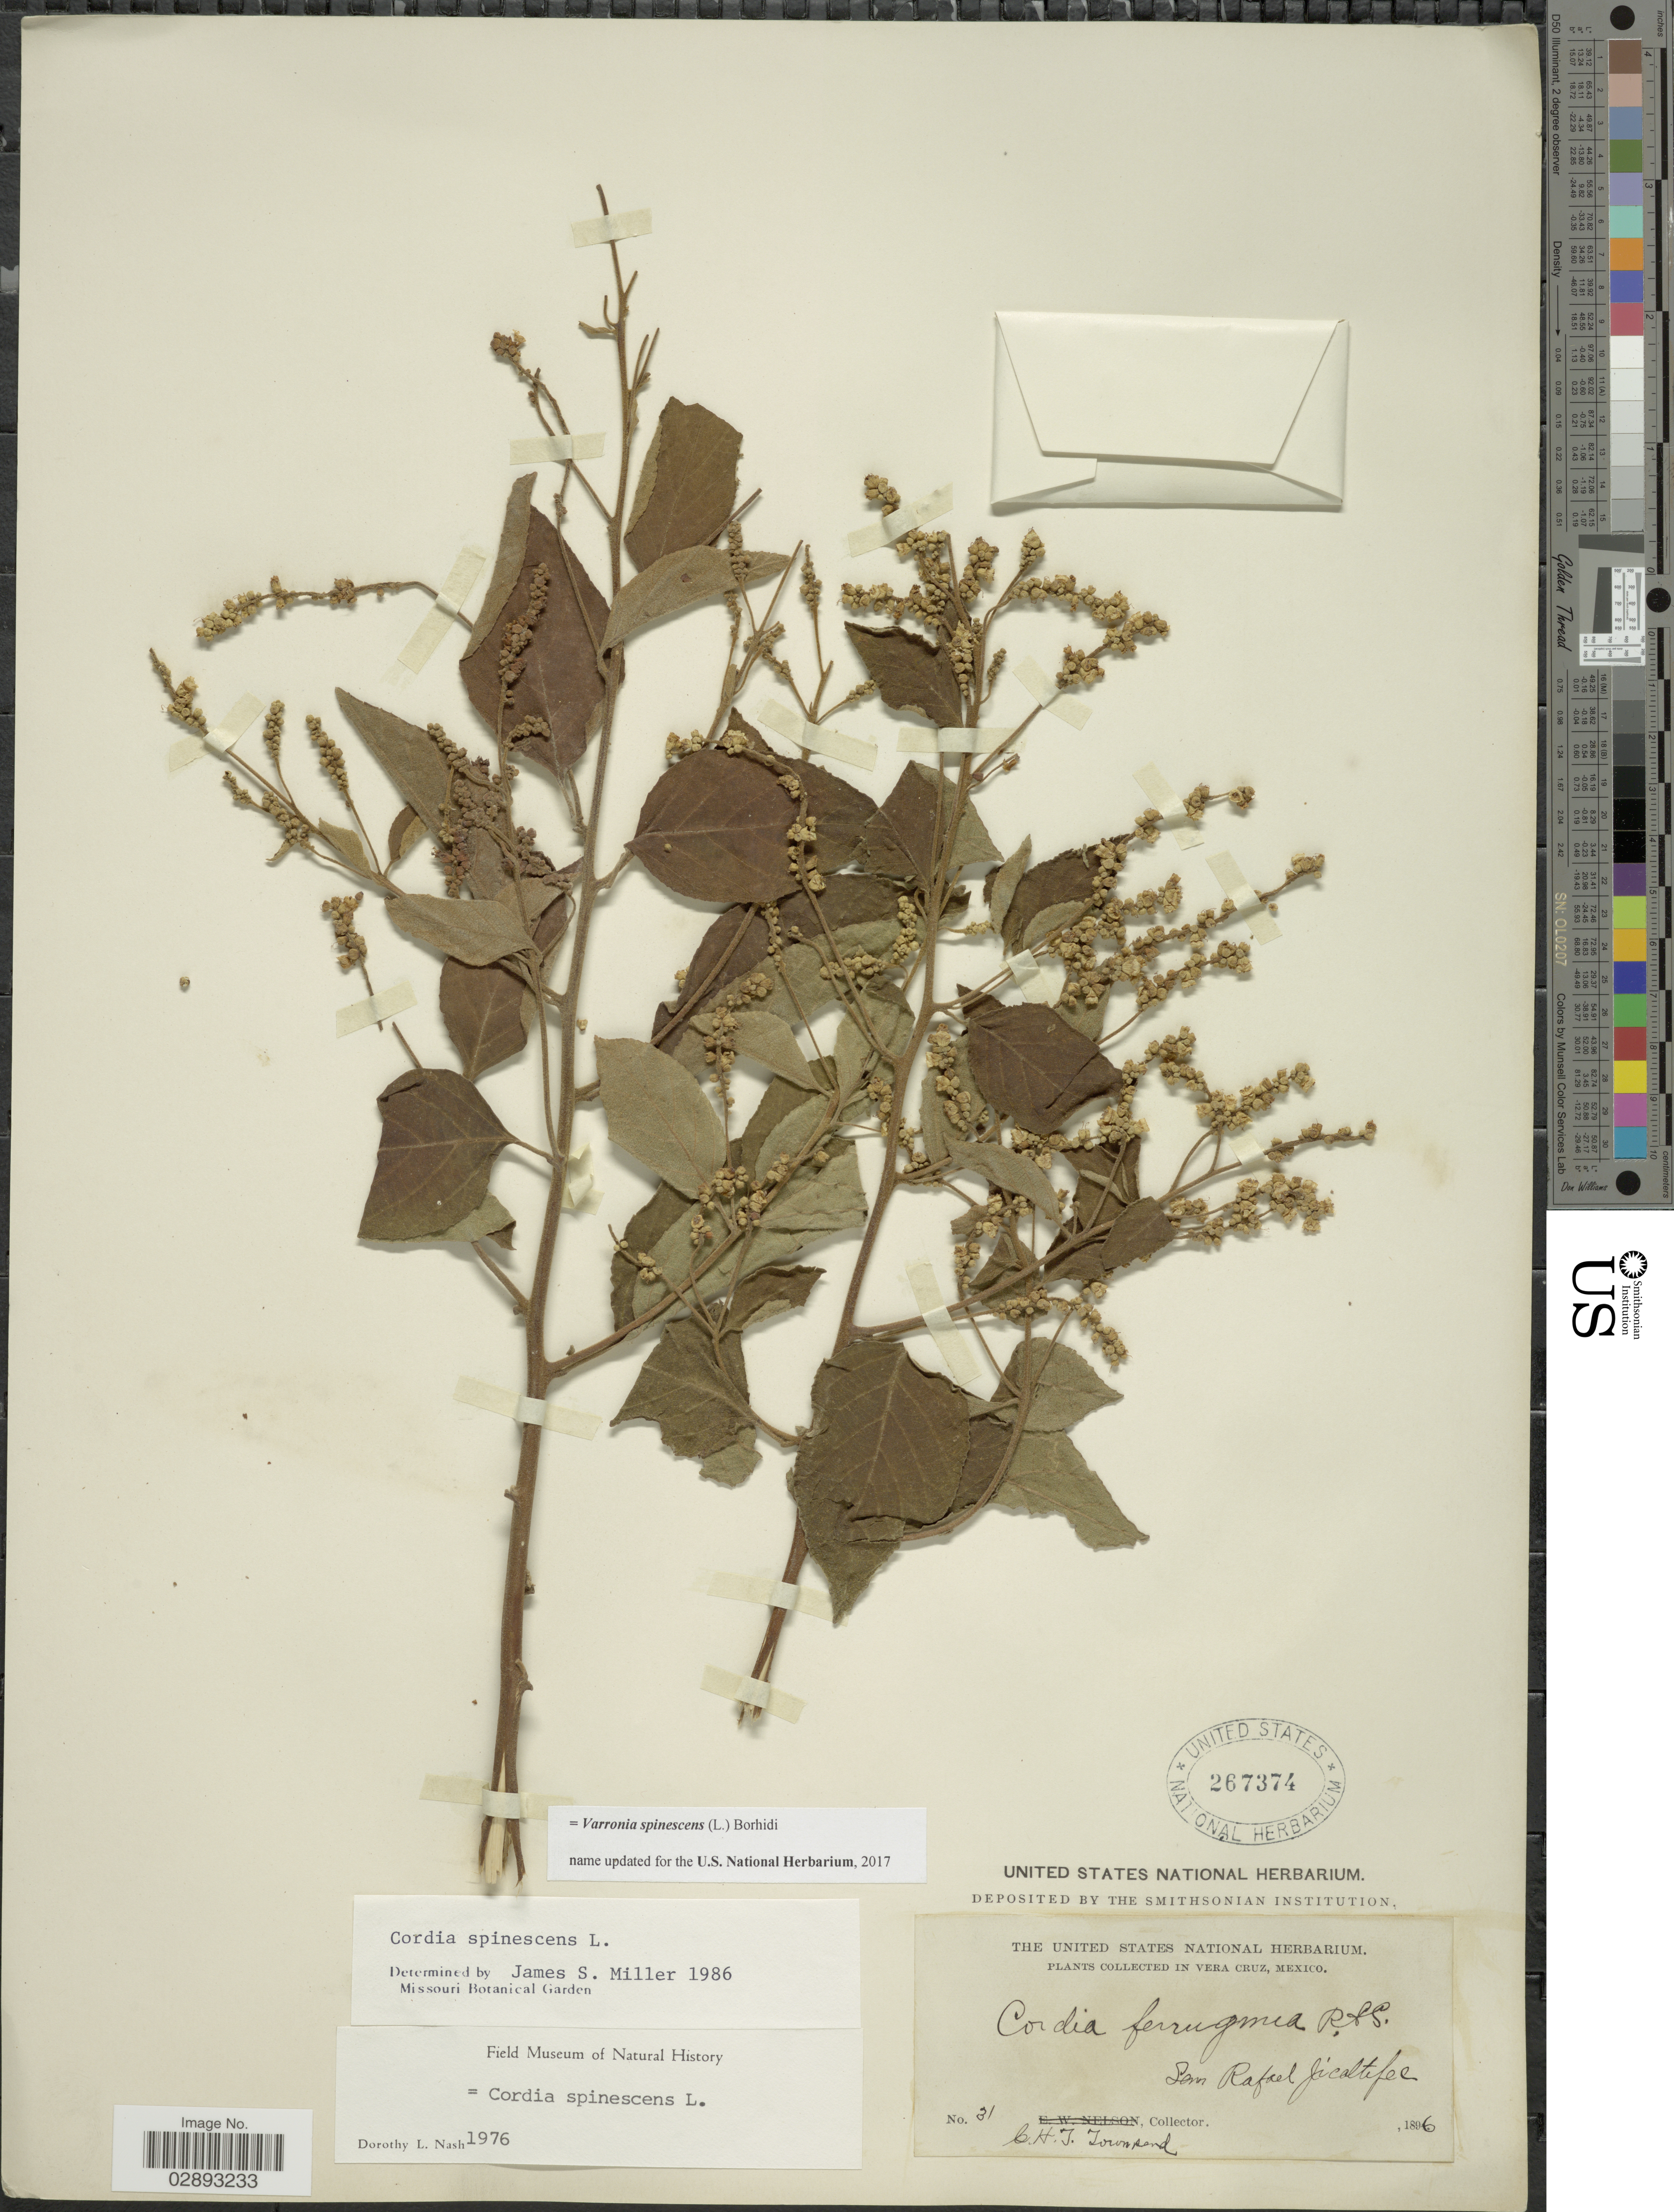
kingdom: Plantae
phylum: Tracheophyta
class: Magnoliopsida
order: Boraginales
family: Cordiaceae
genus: Varronia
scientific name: Varronia spinescens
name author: (L.) Borhidi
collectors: C. H. T. Townsend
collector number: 31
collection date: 1896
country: Mexico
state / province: Veracruz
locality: Vera Cruz. San Rafael Jicaltepec.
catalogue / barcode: US 267374